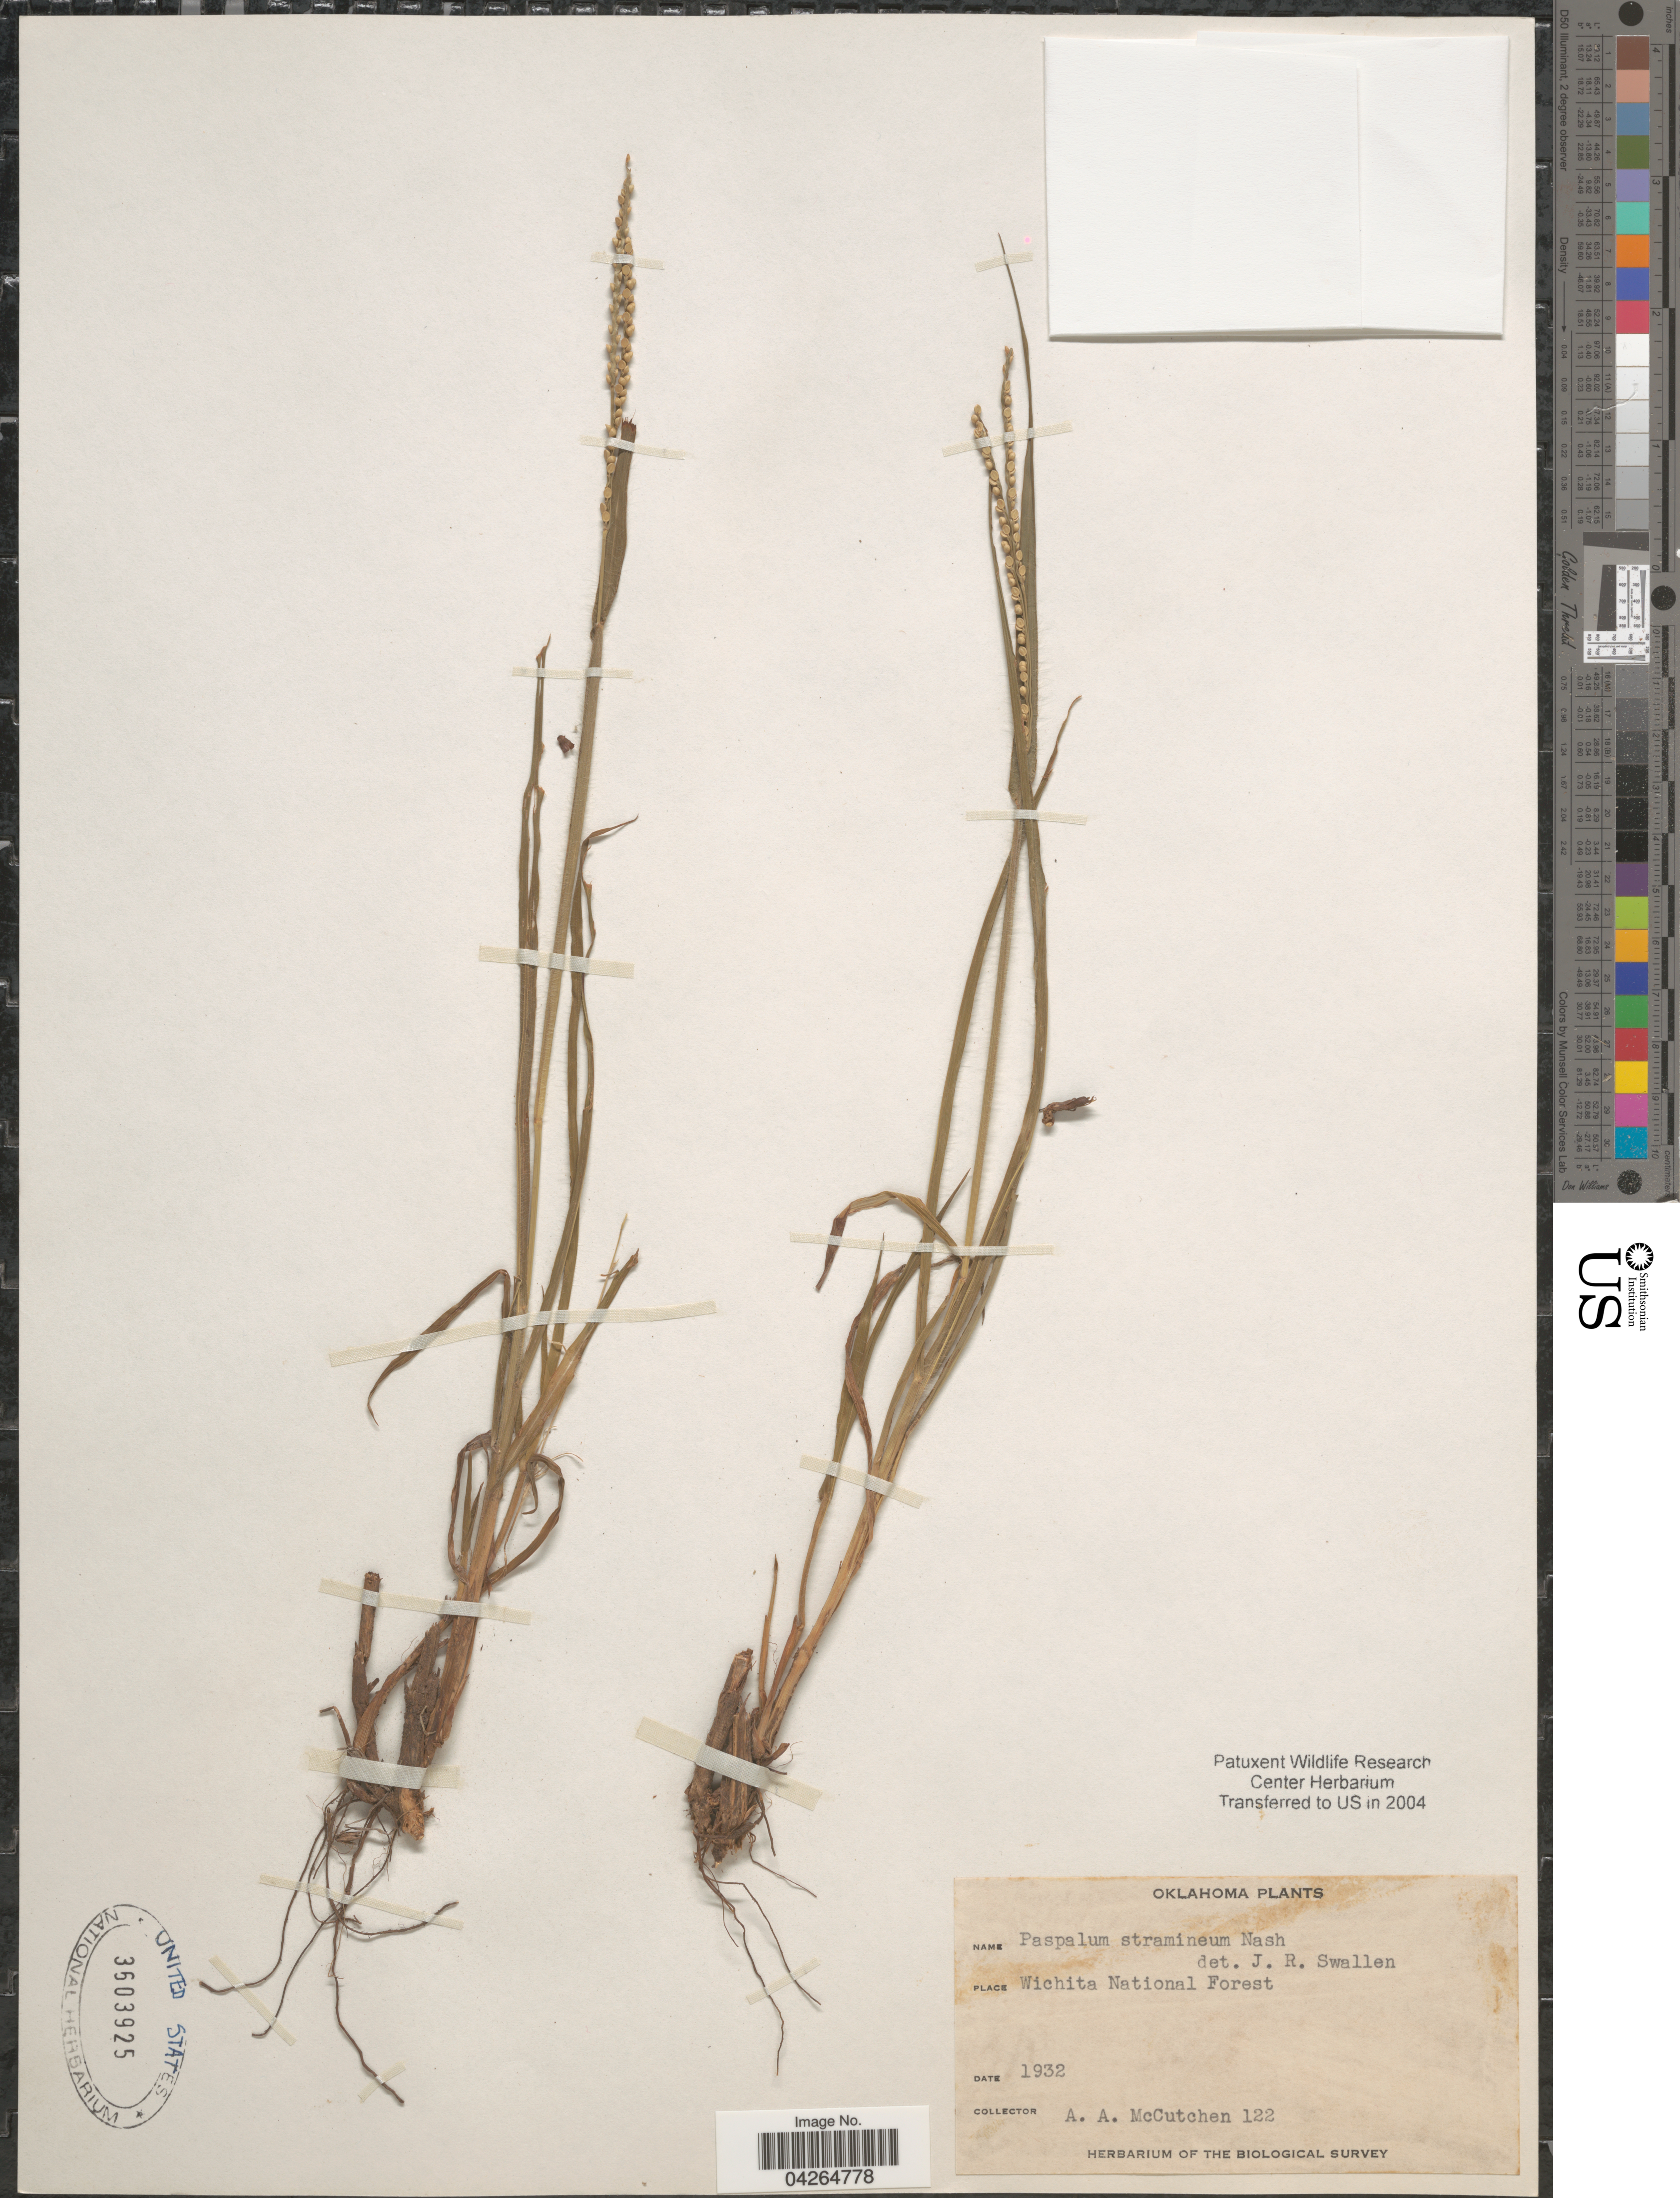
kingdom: Plantae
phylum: Tracheophyta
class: Liliopsida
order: Poales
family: Poaceae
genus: Paspalum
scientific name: Paspalum setaceum var. stramineum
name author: (Nash) D.J. Banks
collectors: A. McCutchen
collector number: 122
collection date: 1932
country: United States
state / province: Oklahoma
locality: Wichita National Forest. The Biological Survey.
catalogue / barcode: US 3603925